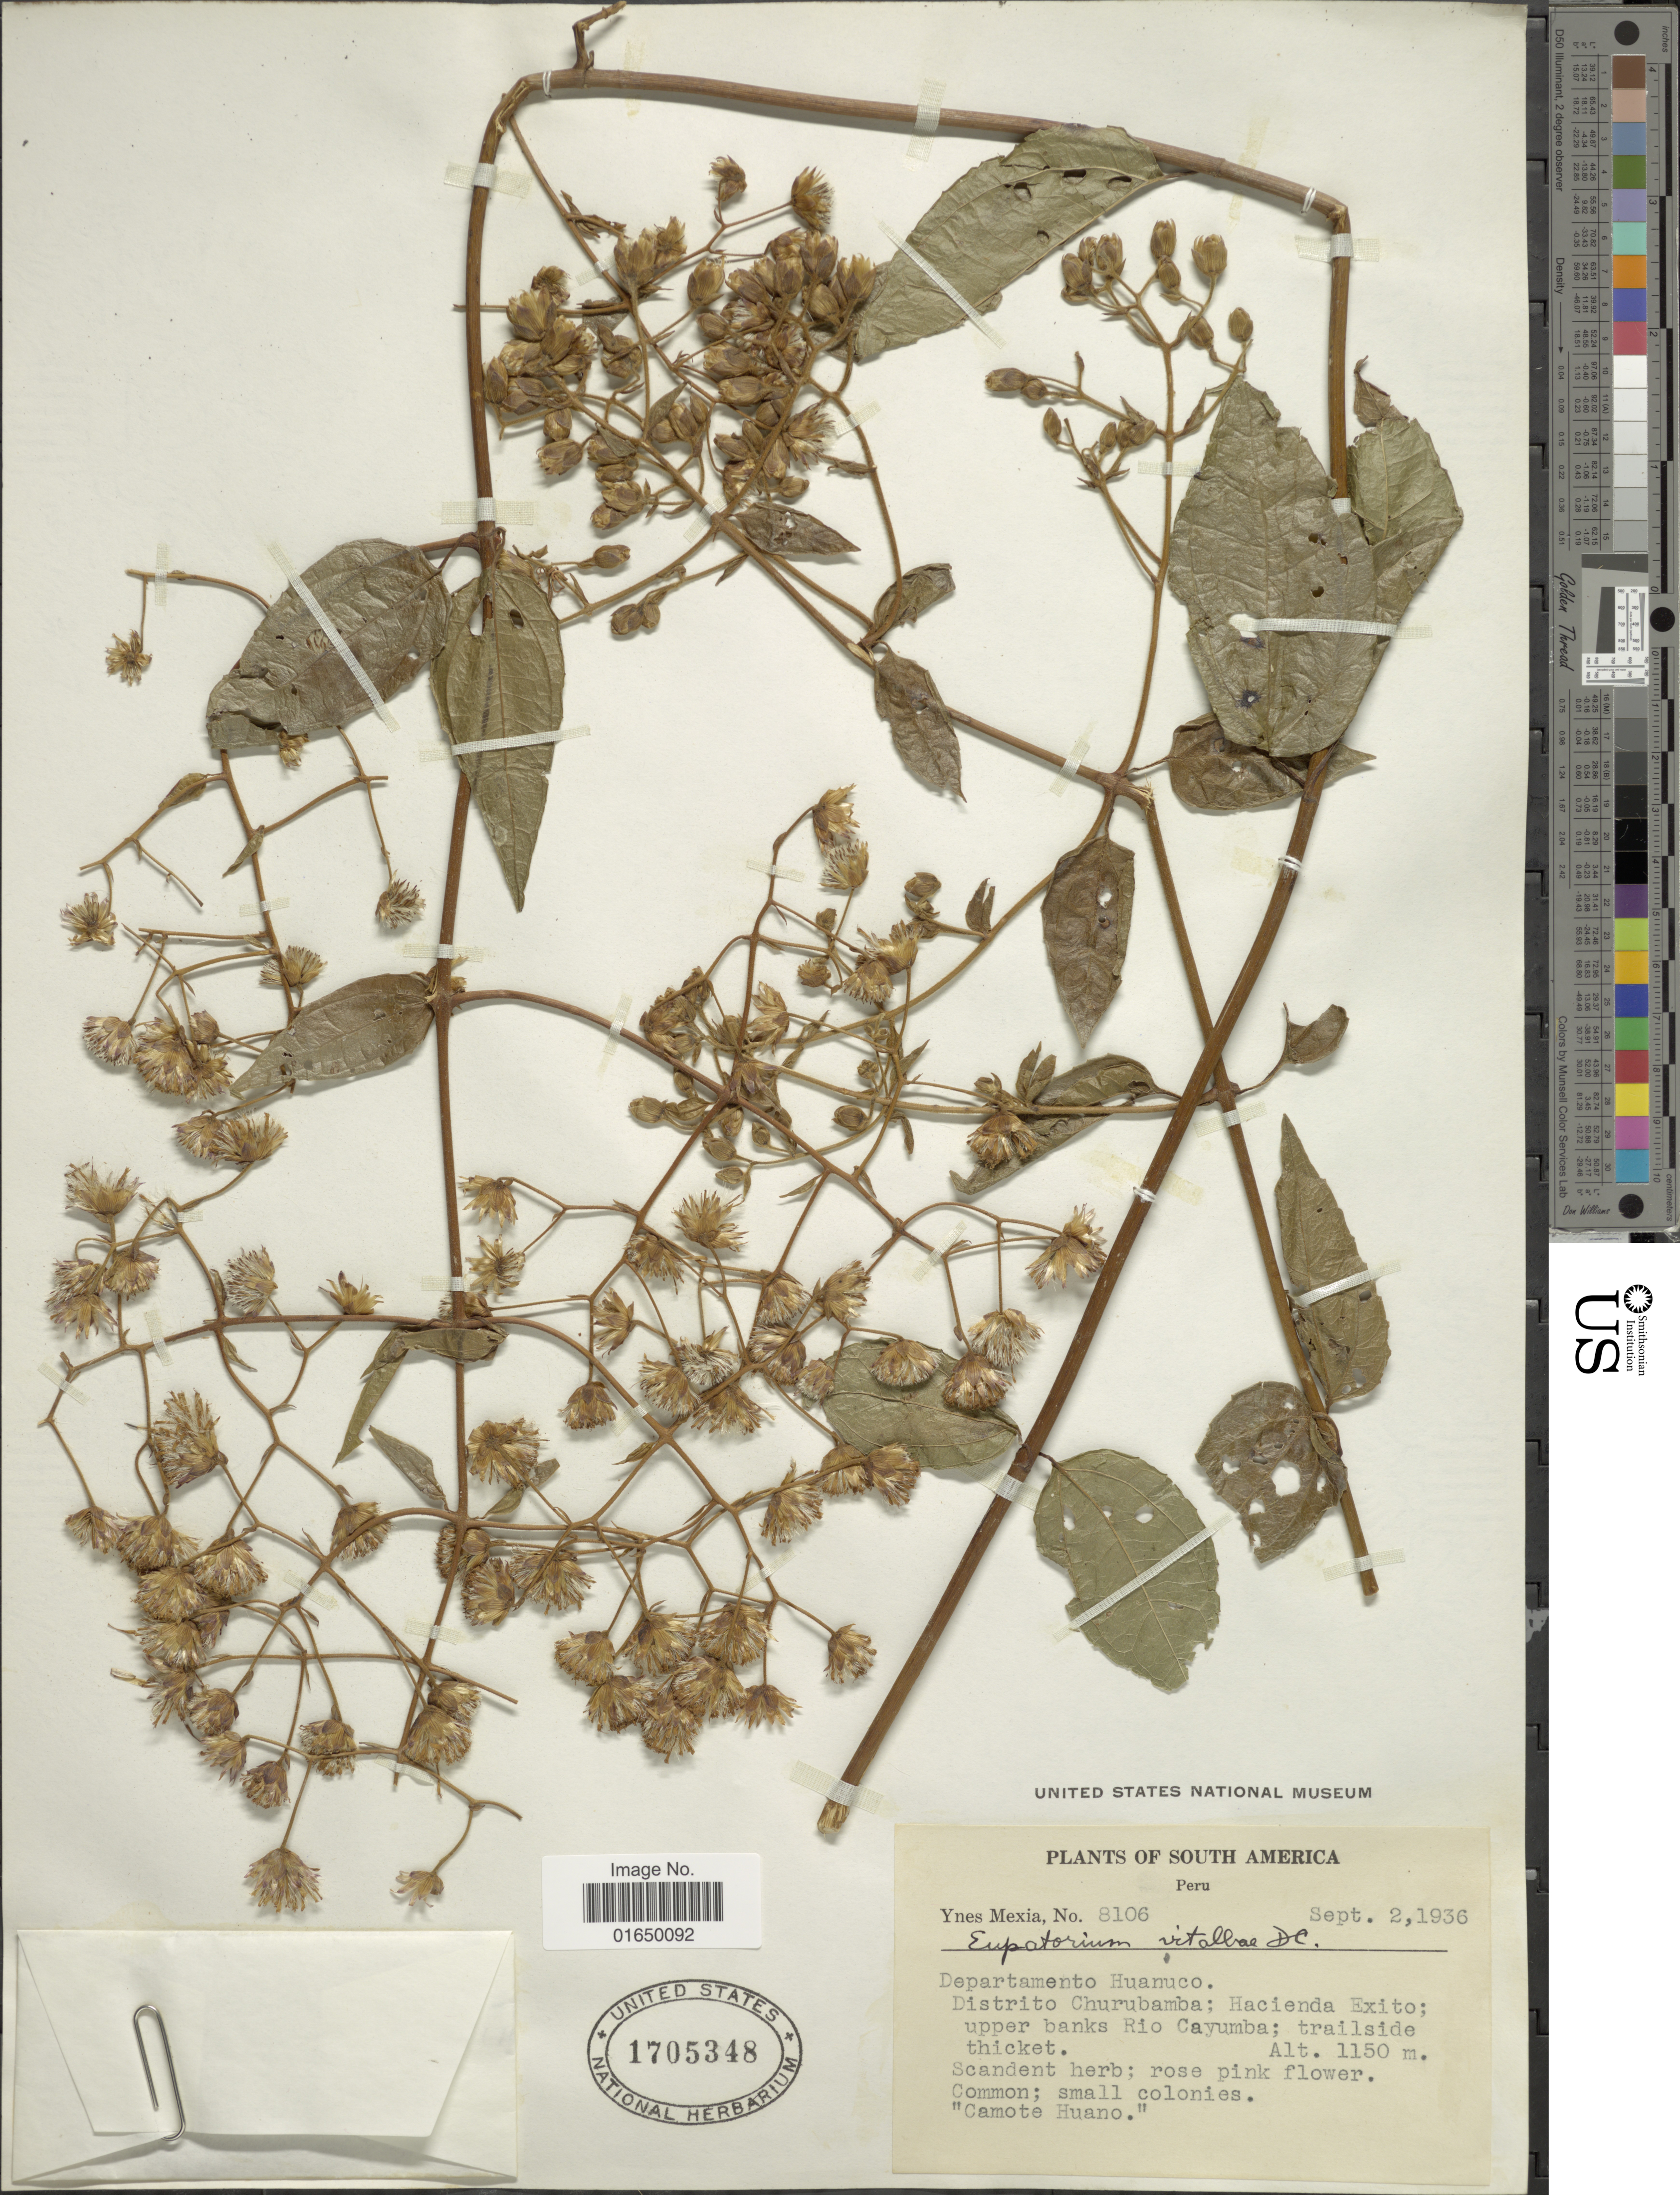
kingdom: Plantae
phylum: Tracheophyta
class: Magnoliopsida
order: Asterales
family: Asteraceae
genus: Heterocondylus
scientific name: Heterocondylus vitalbae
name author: (DC.) R.M. King & H. Rob.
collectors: Y. Mexia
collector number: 8106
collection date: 1936-09-02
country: Peru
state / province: Huánuco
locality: Departamento Huanuco: Distrito Churubamba; Hacienda Exito; upper banks Rio Cayumba; trailside thicket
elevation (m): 1150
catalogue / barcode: US 1705348